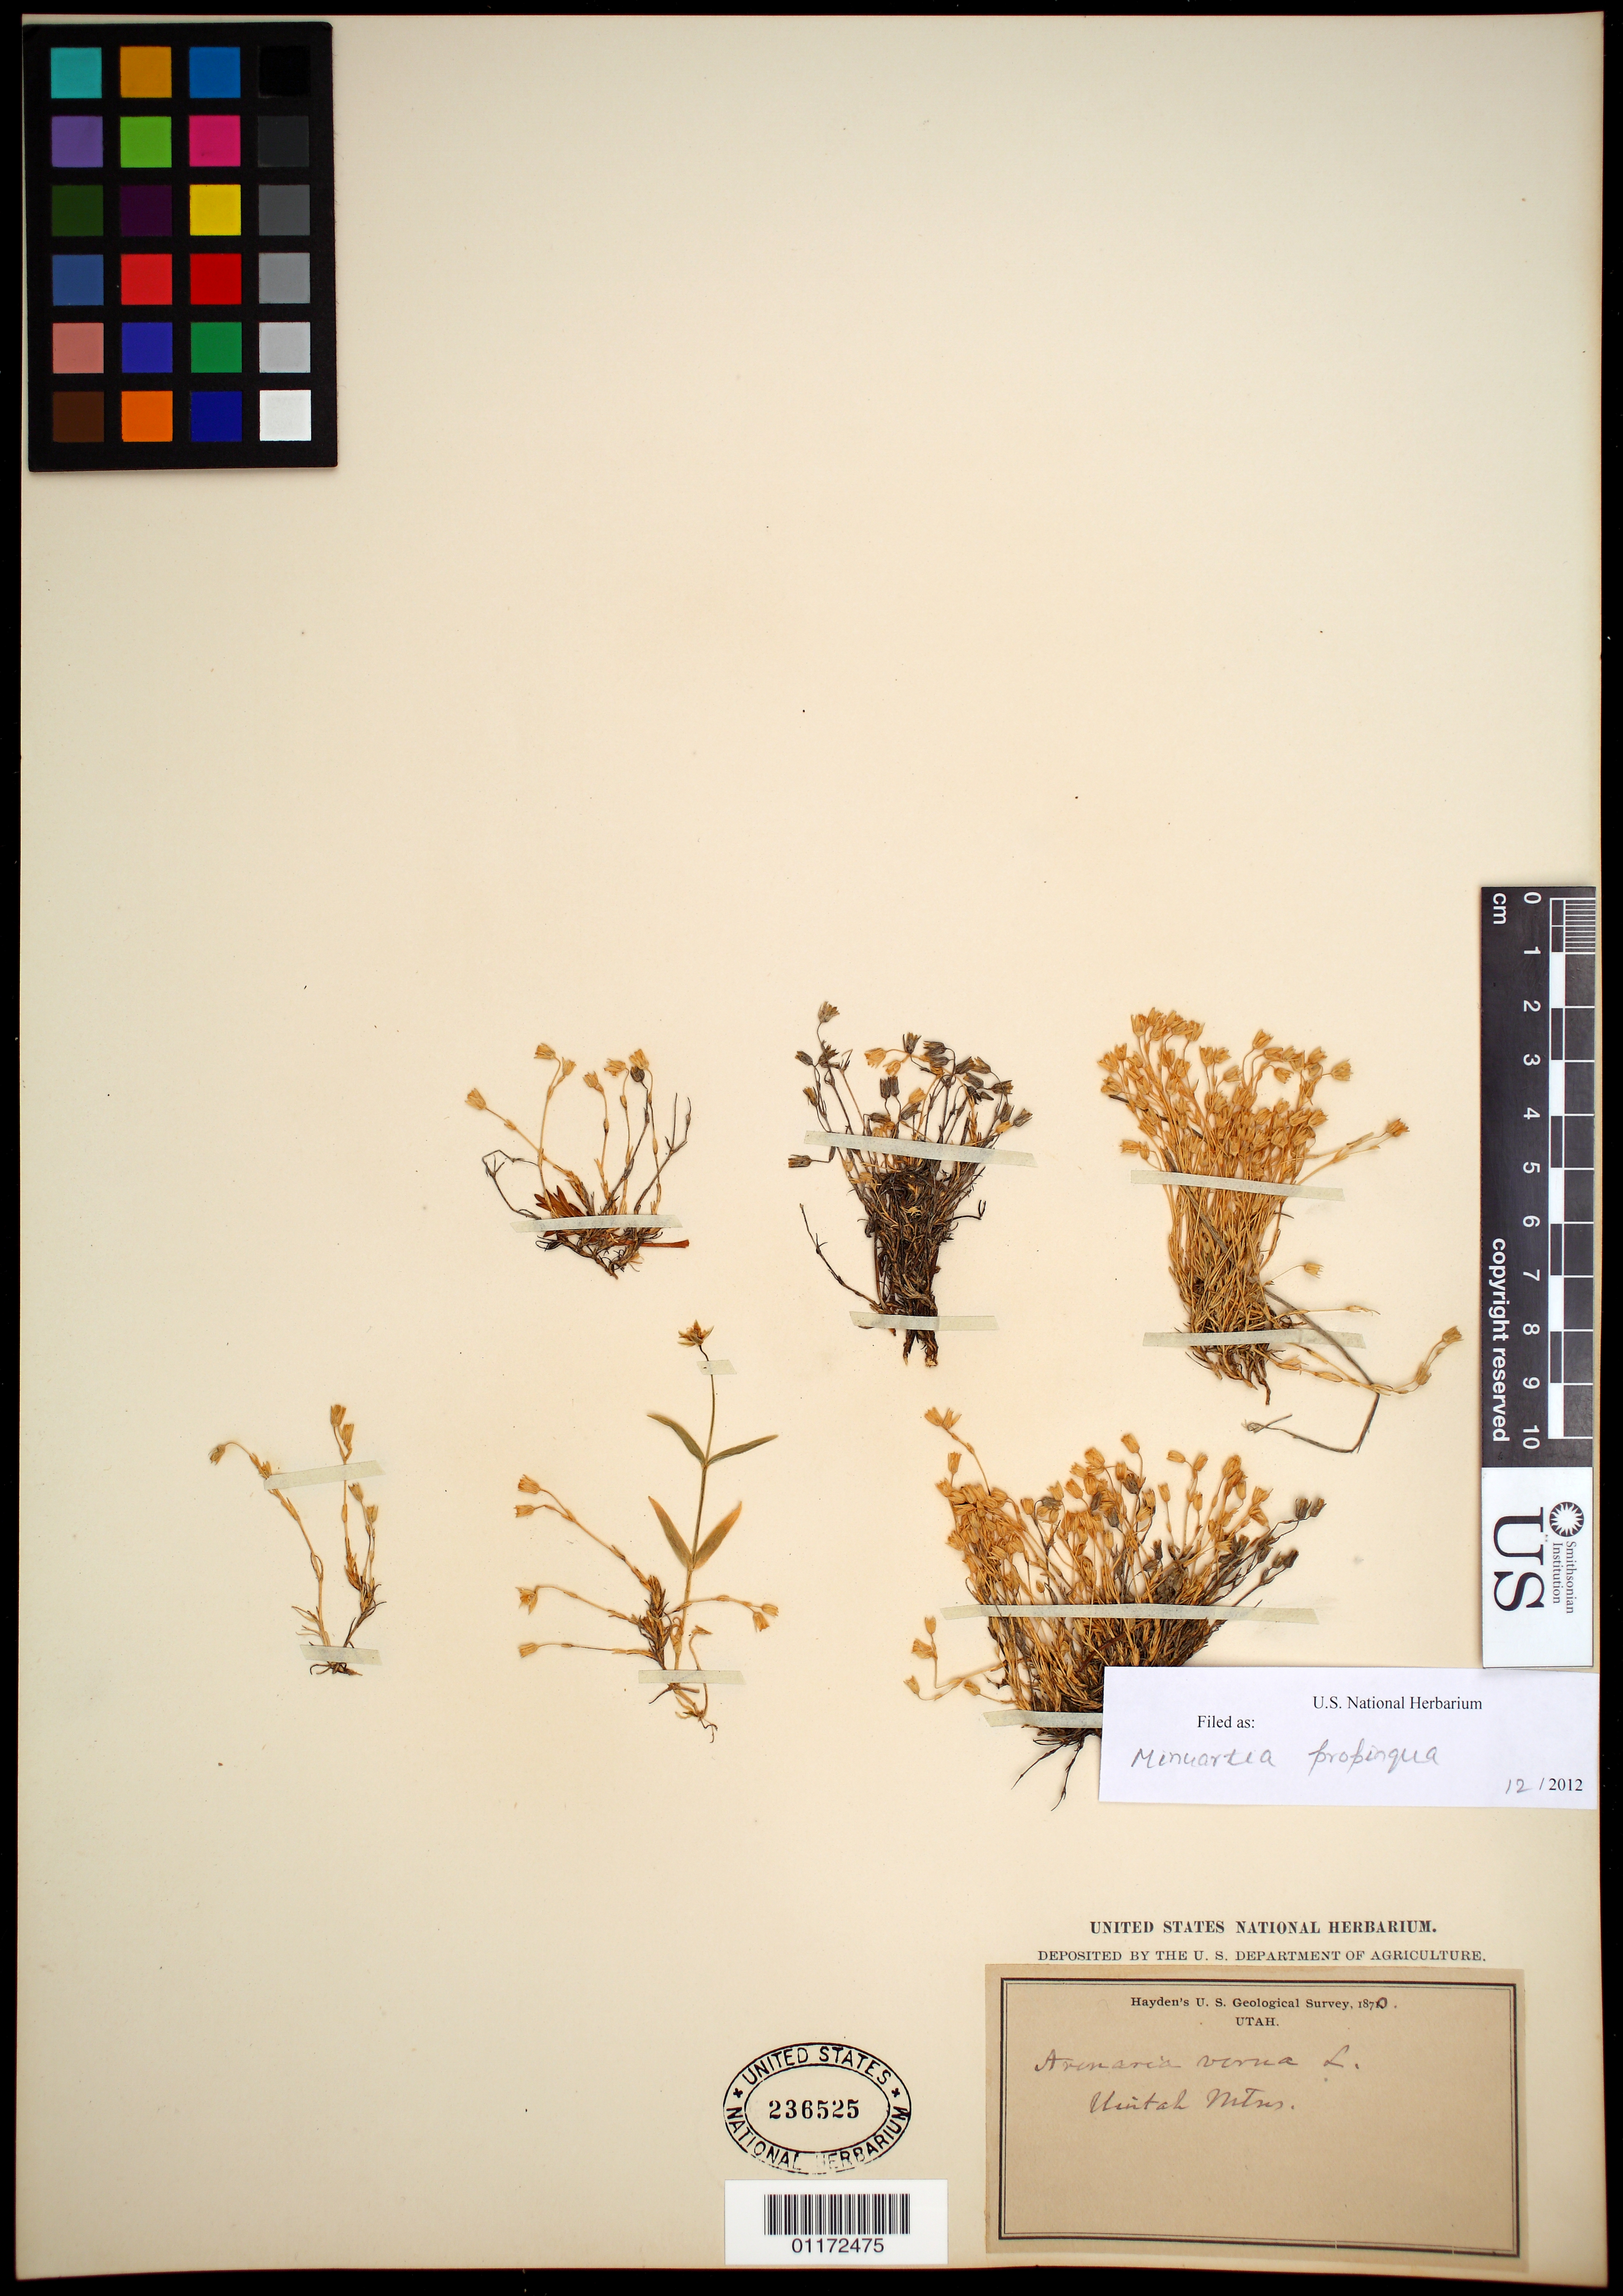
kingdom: Plantae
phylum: Tracheophyta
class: Magnoliopsida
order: Caryophyllales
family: Caryophyllaceae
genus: Minuartia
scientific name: Minuartia propinqua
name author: (Richardson) House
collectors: I. I. Hayes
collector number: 11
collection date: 1861-08-04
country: Canada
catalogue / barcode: US 243261